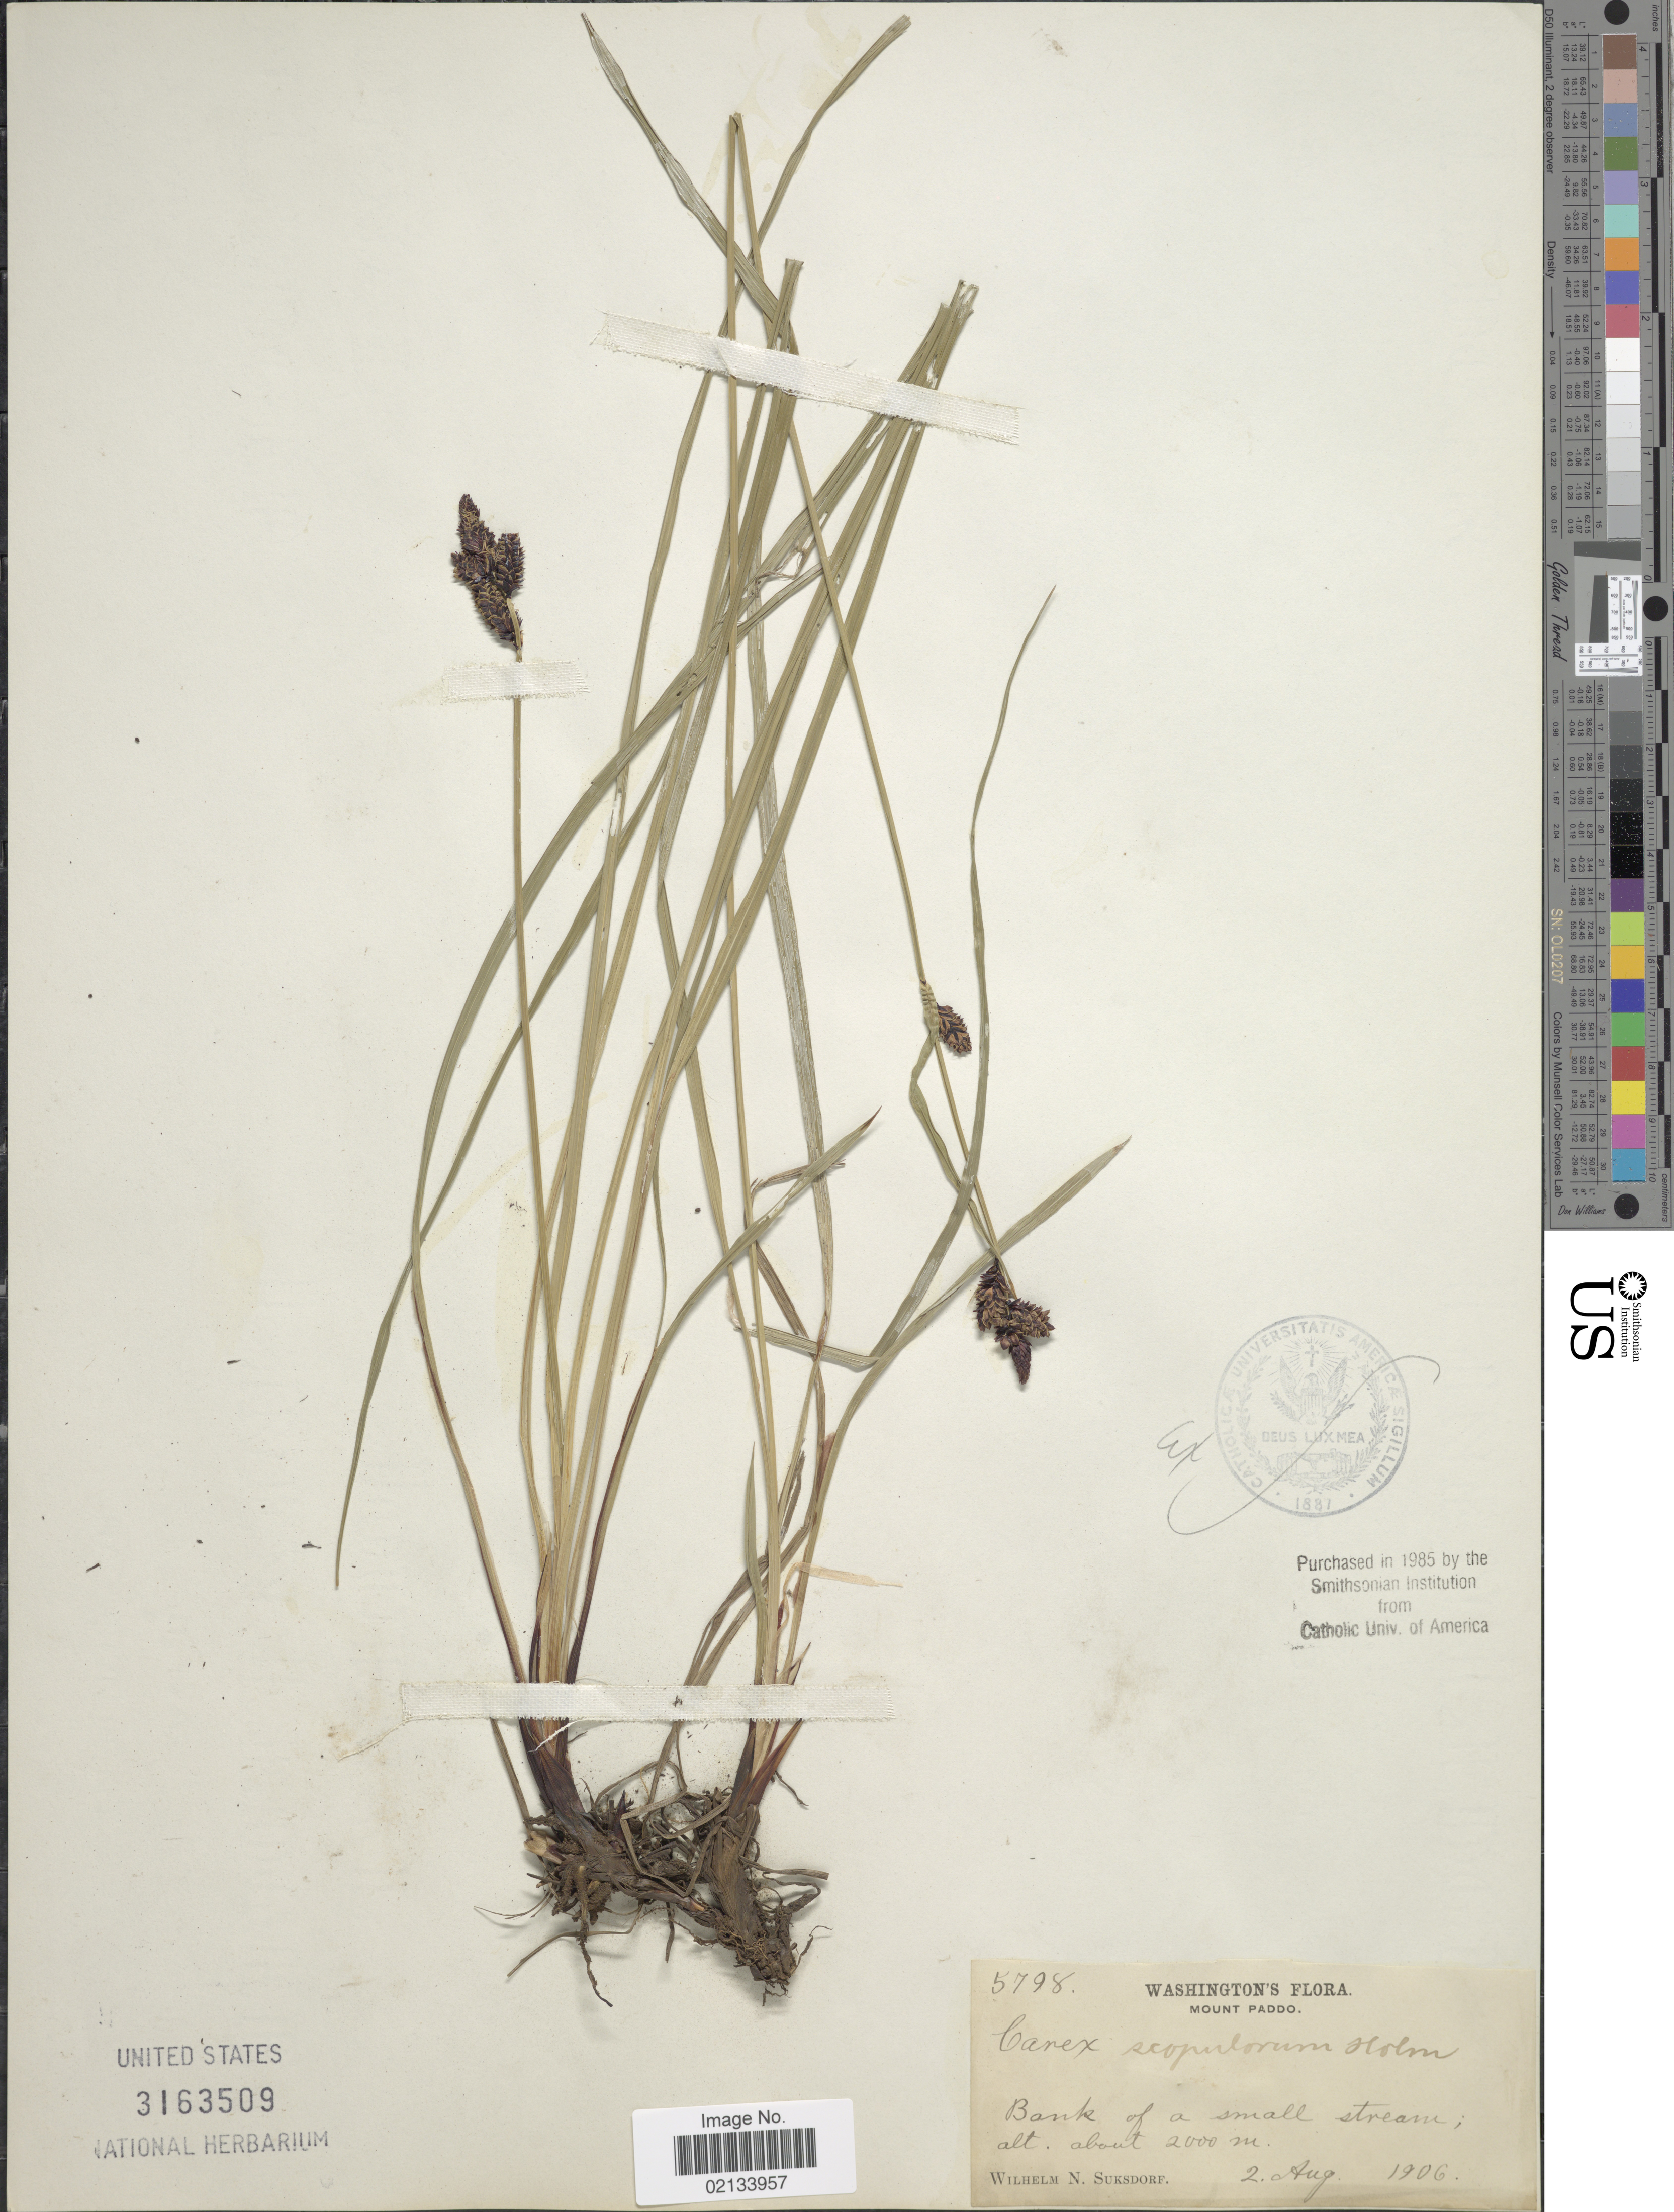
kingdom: Plantae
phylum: Tracheophyta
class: Liliopsida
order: Poales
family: Cyperaceae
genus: Carex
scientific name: Carex scopulorum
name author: Holm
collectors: W. N. Suksdorf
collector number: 5798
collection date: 1906-08-02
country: United States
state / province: Washington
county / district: Skamania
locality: Mount Paddo, bank of s small stream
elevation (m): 2000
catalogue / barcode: US 3163509